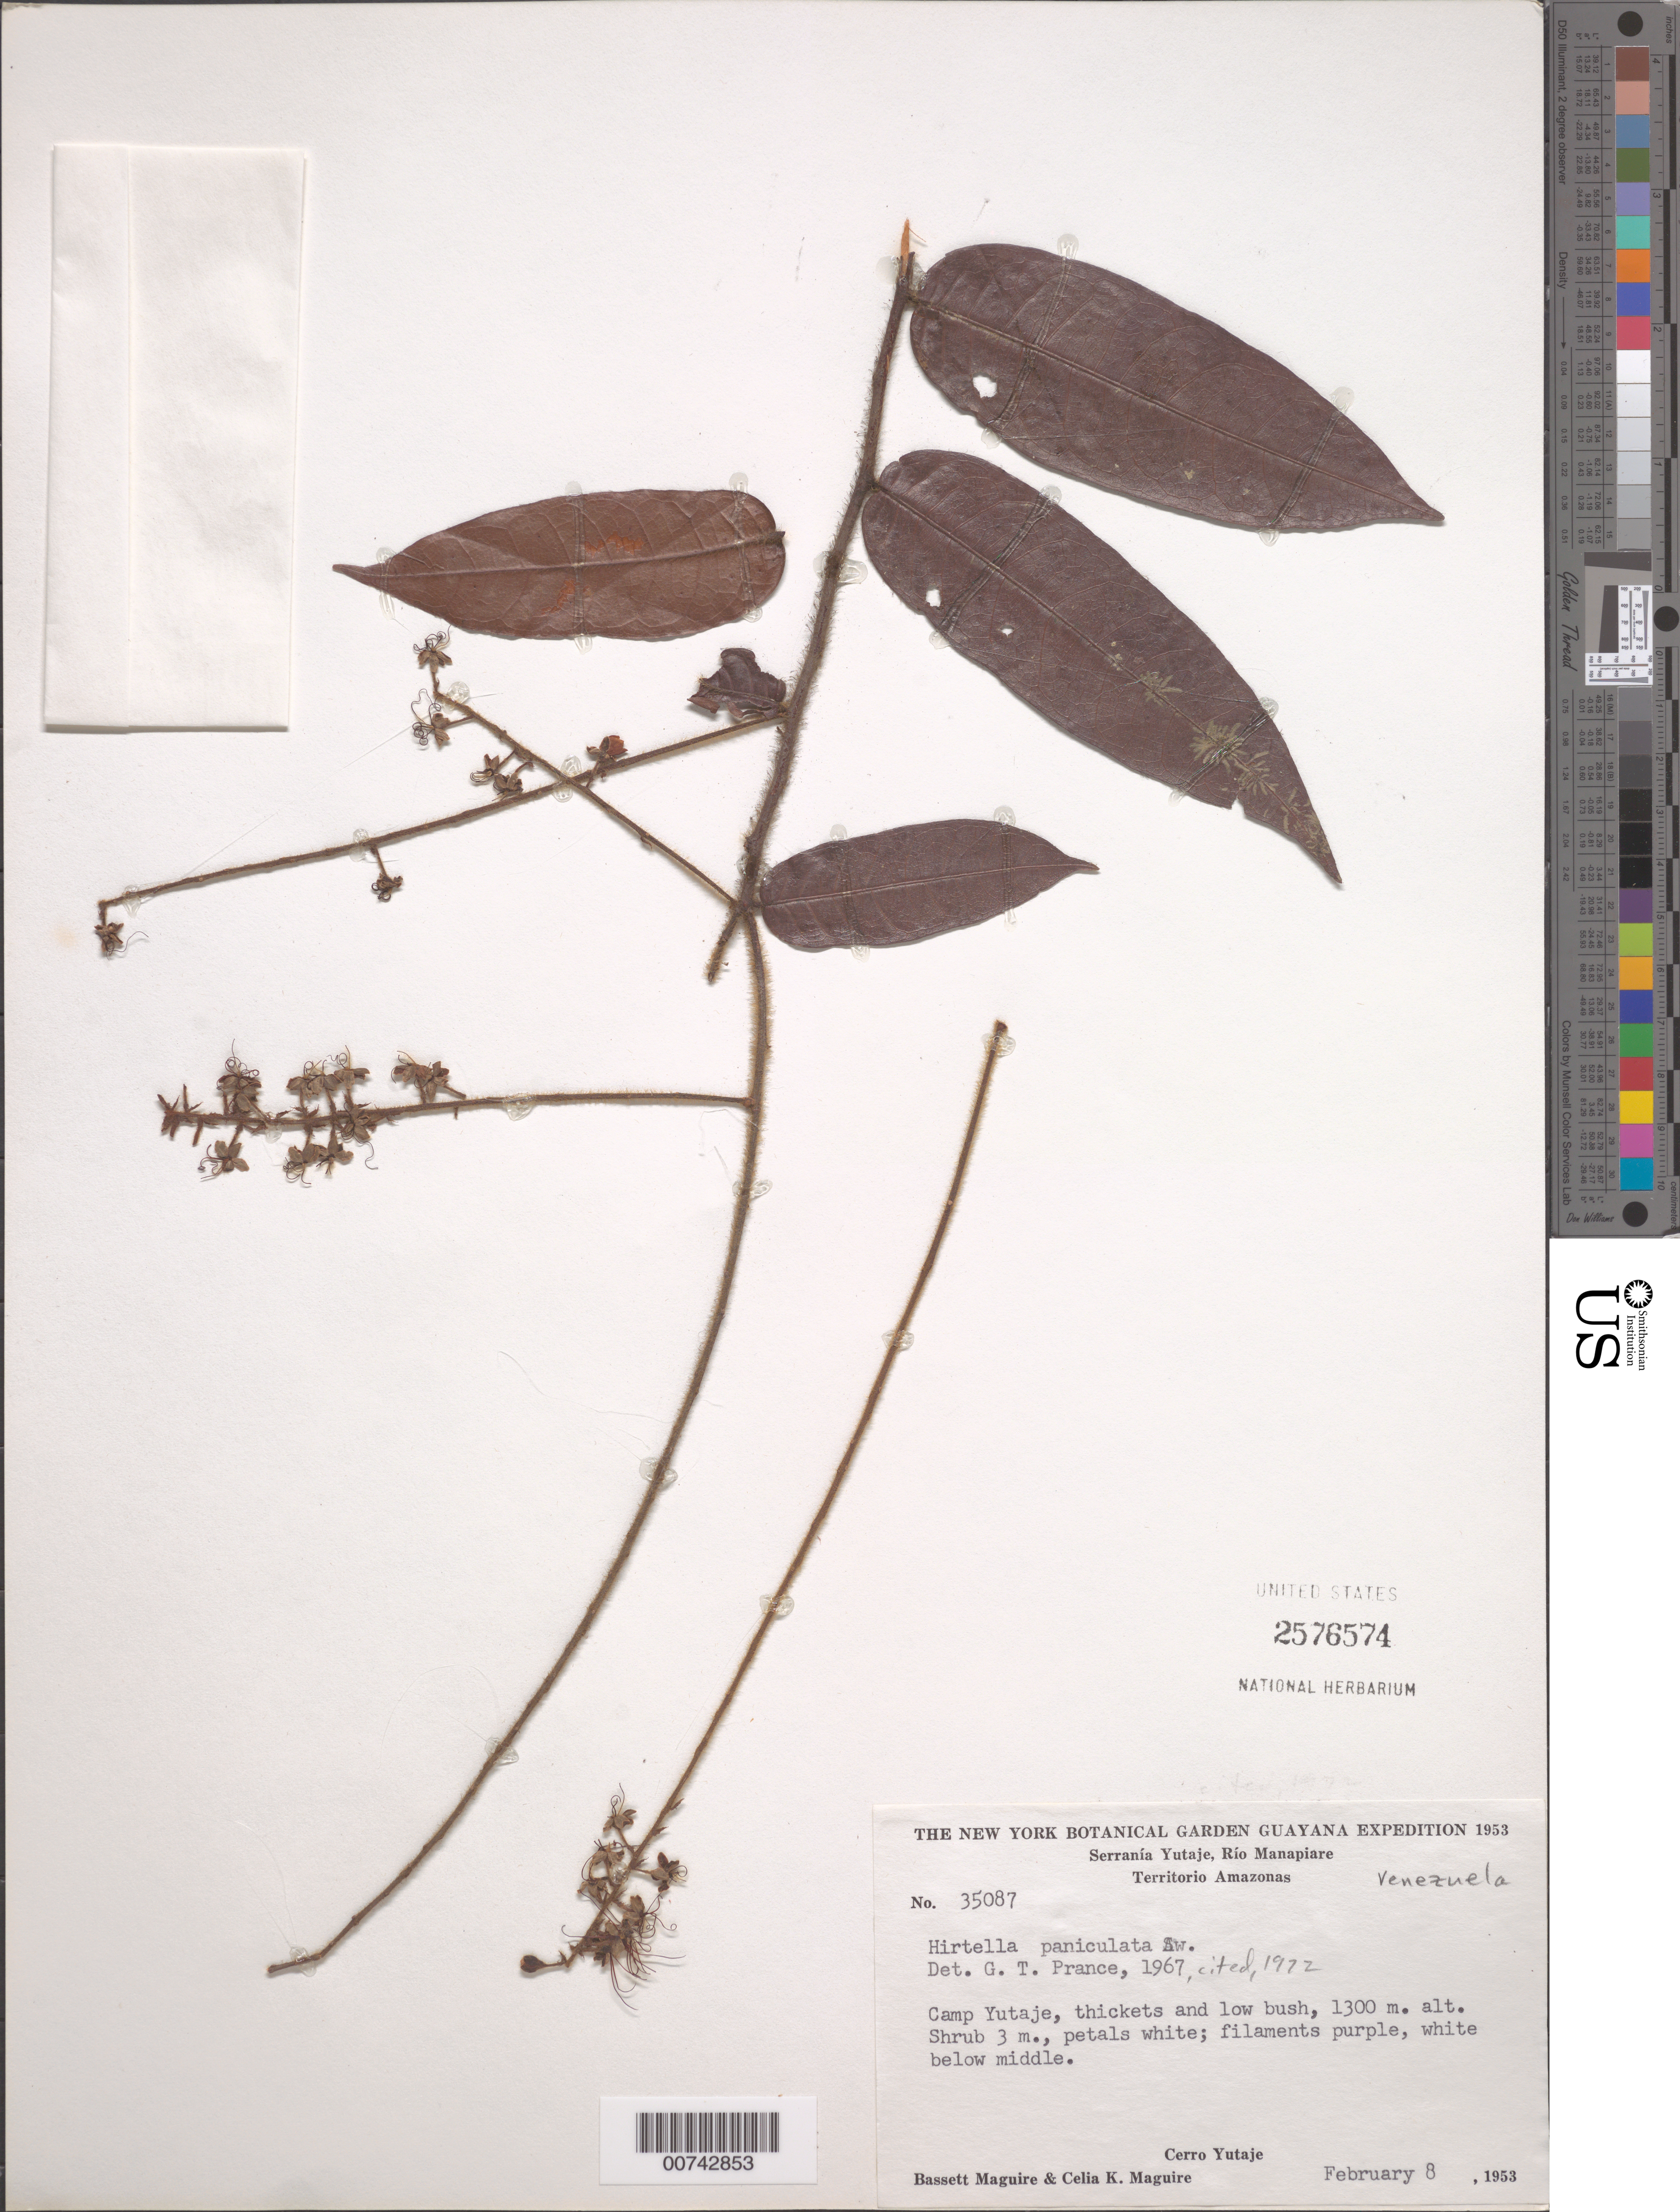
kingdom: Plantae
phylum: Tracheophyta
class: Magnoliopsida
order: Malpighiales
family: Chrysobalanaceae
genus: Hirtella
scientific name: Hirtella paniculata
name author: Sw.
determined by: Prance, G. T.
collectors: B. Maguire & C. K. Maguire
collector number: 35087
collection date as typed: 8-Feb-53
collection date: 1953-02-08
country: Venezuela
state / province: Amazonas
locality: Serranía Yutajé, Cerro Yutajé, Camp Yutajé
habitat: Thickets and low bush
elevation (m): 1300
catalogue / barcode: US 2576574